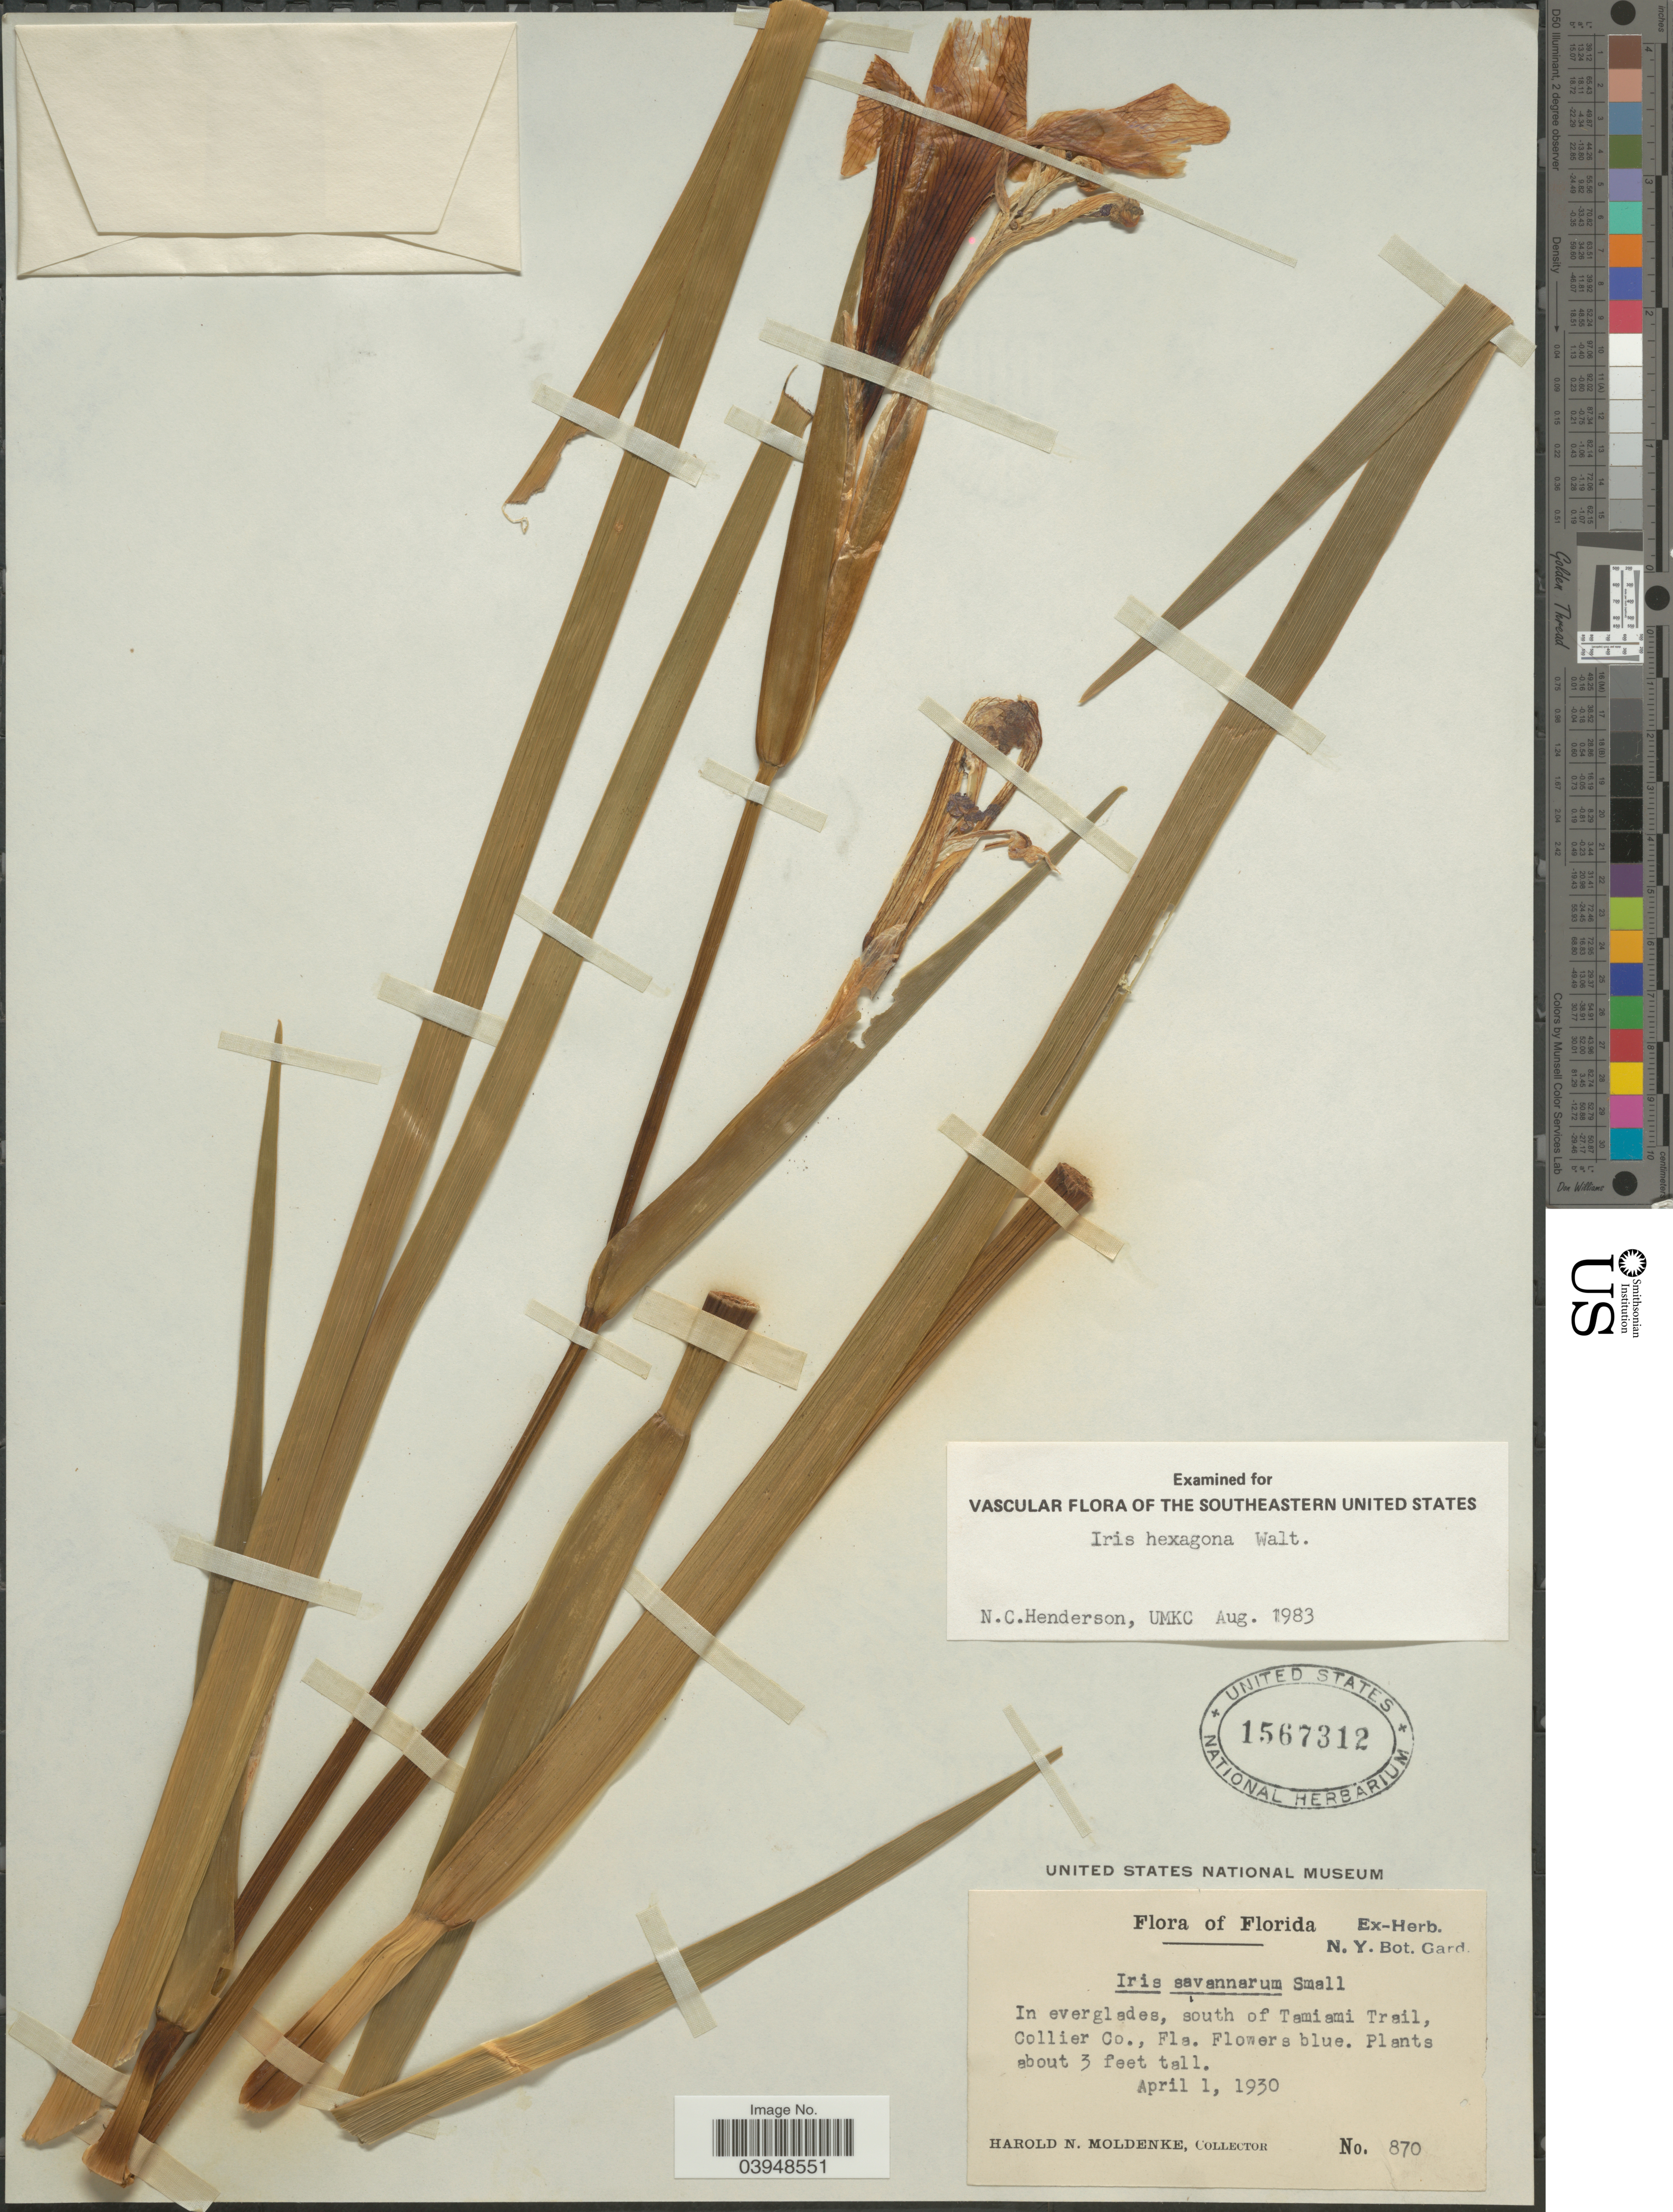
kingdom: Plantae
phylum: Tracheophyta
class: Liliopsida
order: Asparagales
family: Iridaceae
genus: Iris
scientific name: Iris hexagona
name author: Walter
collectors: H. N. Moldenke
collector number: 870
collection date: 1930-04-01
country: United States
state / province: Florida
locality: In everglades, south of Tamiami Trail, Collier Co.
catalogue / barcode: US 1567312